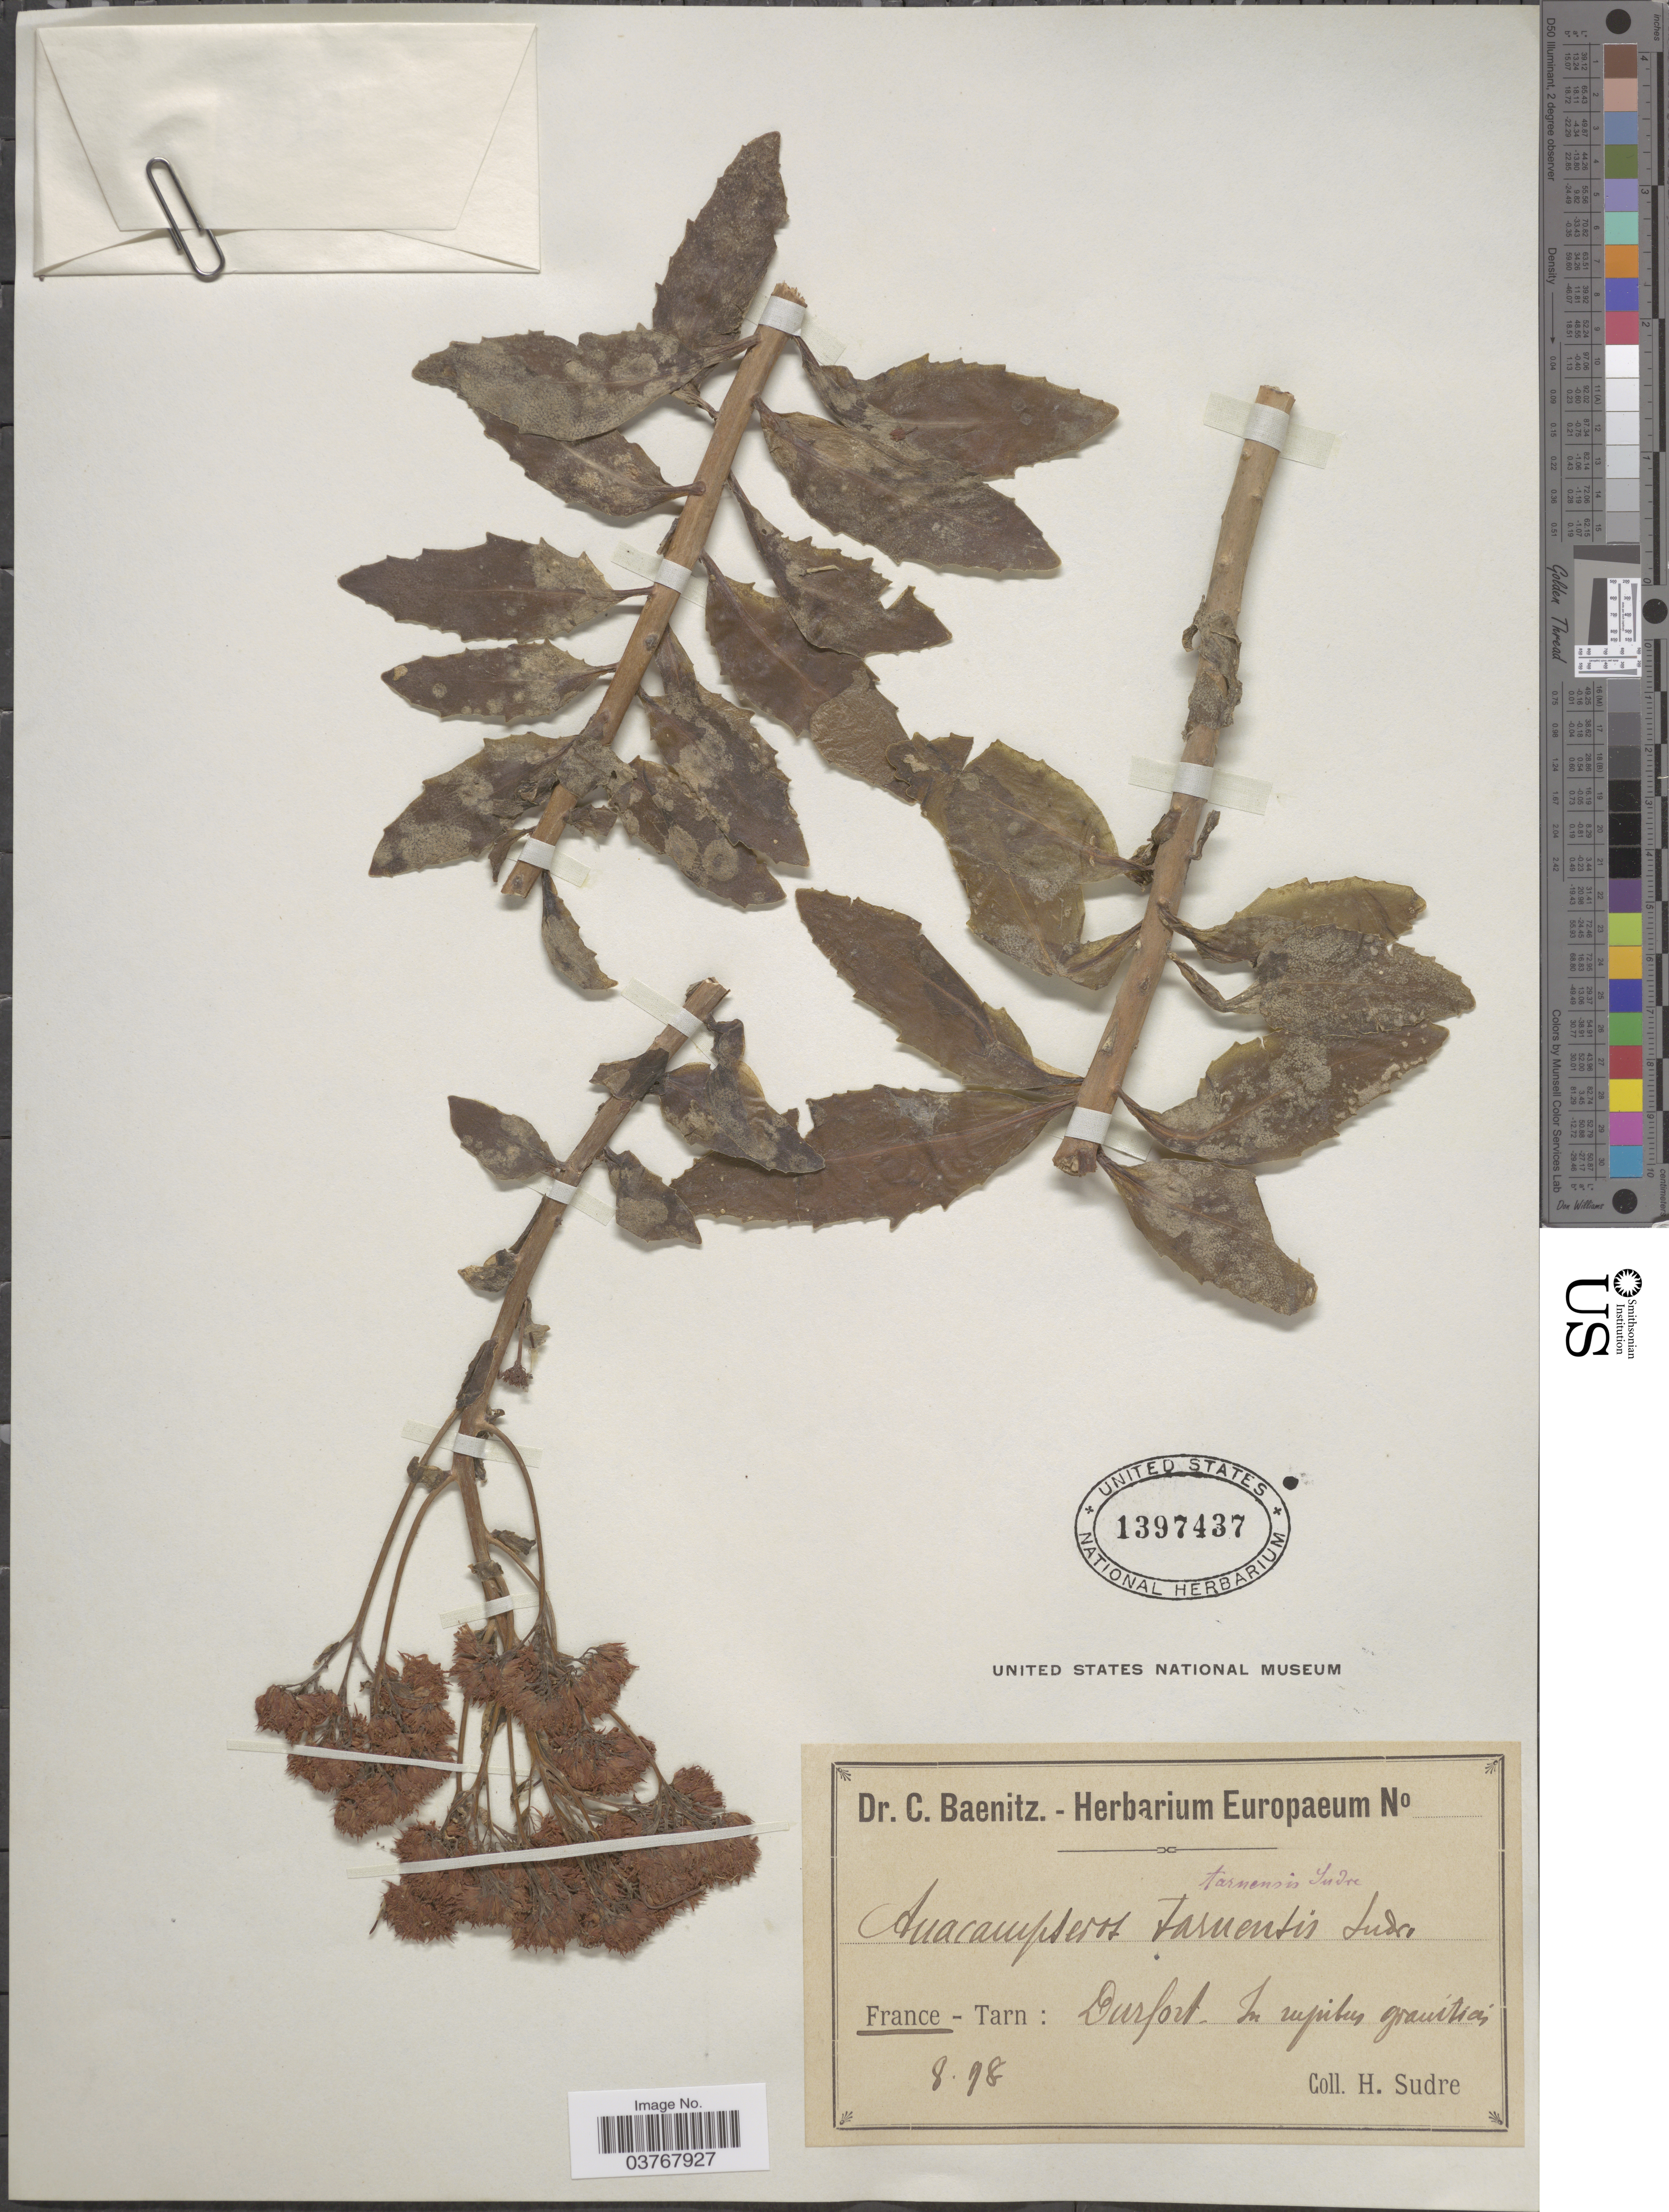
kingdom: Plantae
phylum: Tracheophyta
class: Magnoliopsida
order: Saxifragales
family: Crassulaceae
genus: Hylotelephium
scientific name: Hylotelephium telephium subsp. telephium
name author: (L.) H. Ohba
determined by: Strong, Mark T., (BOT), Smithsonian Institution - National Museum of Natural History (UNITED STATES)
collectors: H. Sudre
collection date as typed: Transcribed d/m/y: /8/98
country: France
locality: Tarn: Durfort. In rupibus granitias [interpreted].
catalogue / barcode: US 1397437